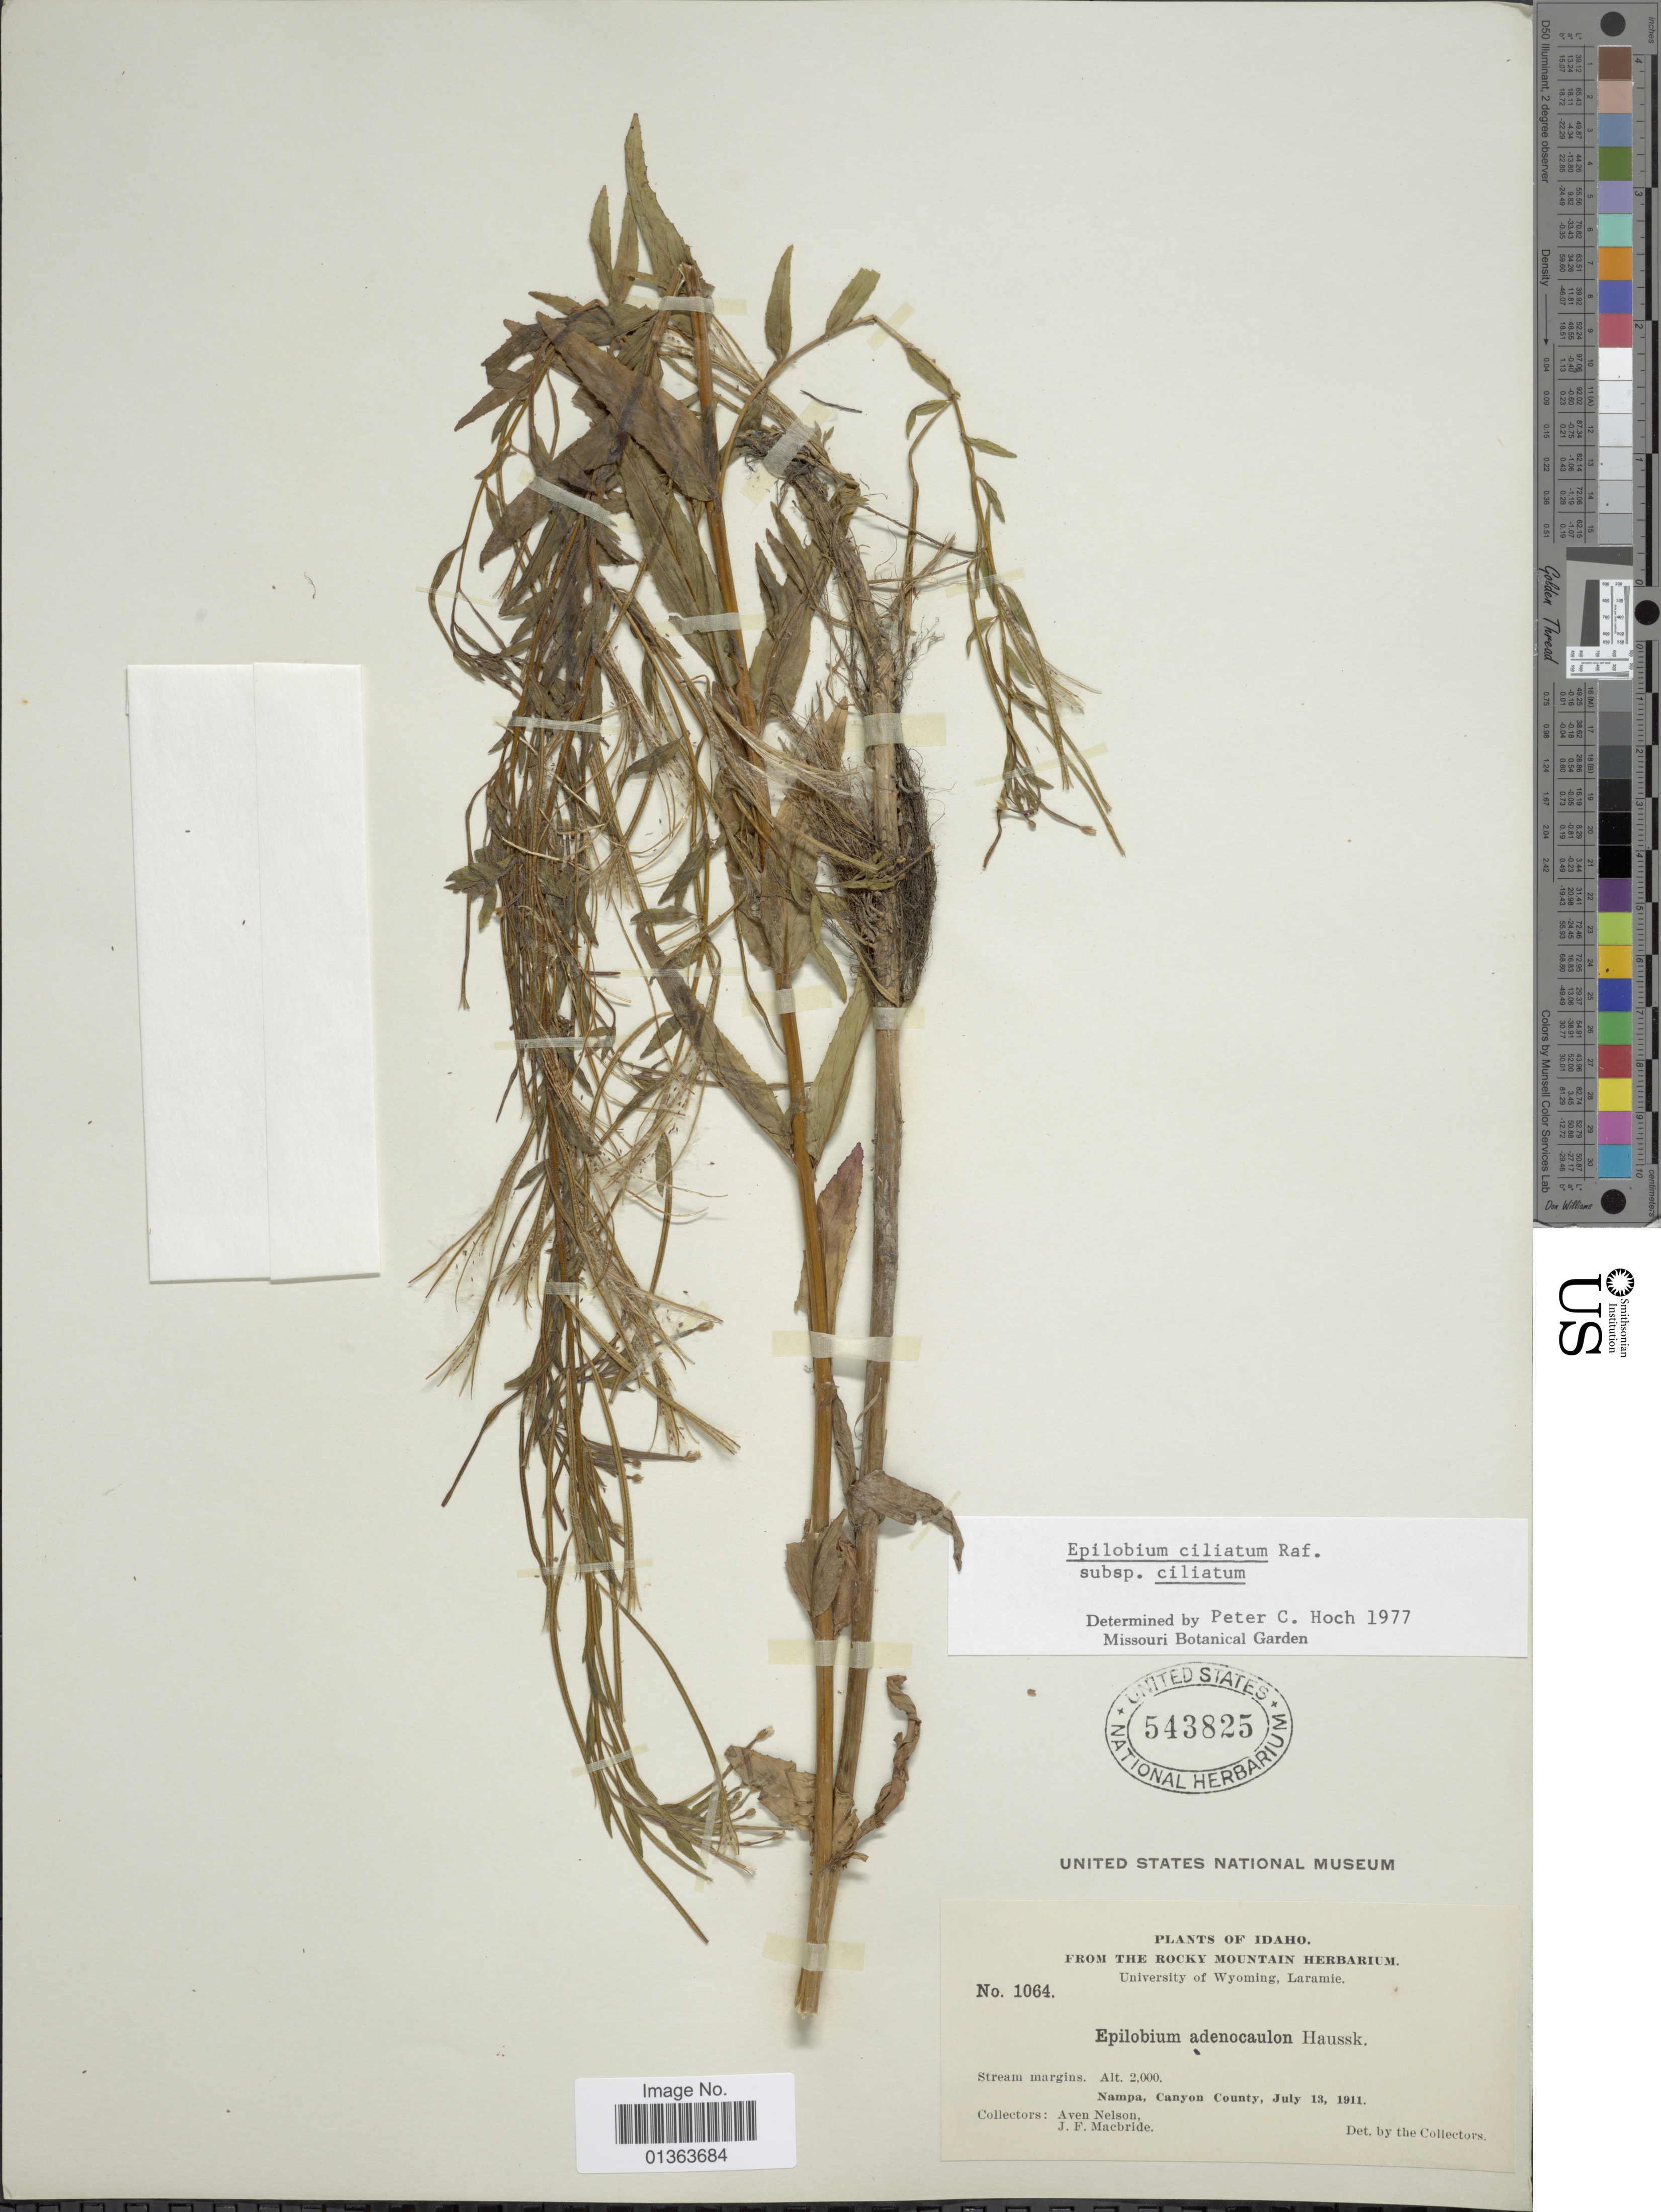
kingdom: Plantae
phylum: Tracheophyta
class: Magnoliopsida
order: Myrtales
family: Onagraceae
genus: Epilobium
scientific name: Epilobium ciliatum subsp. ciliatum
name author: Raf.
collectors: A. Nelson & J. F. Macbride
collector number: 1064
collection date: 1911-07-13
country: United States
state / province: Idaho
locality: Nampa, Canyon County.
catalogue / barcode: US 543825